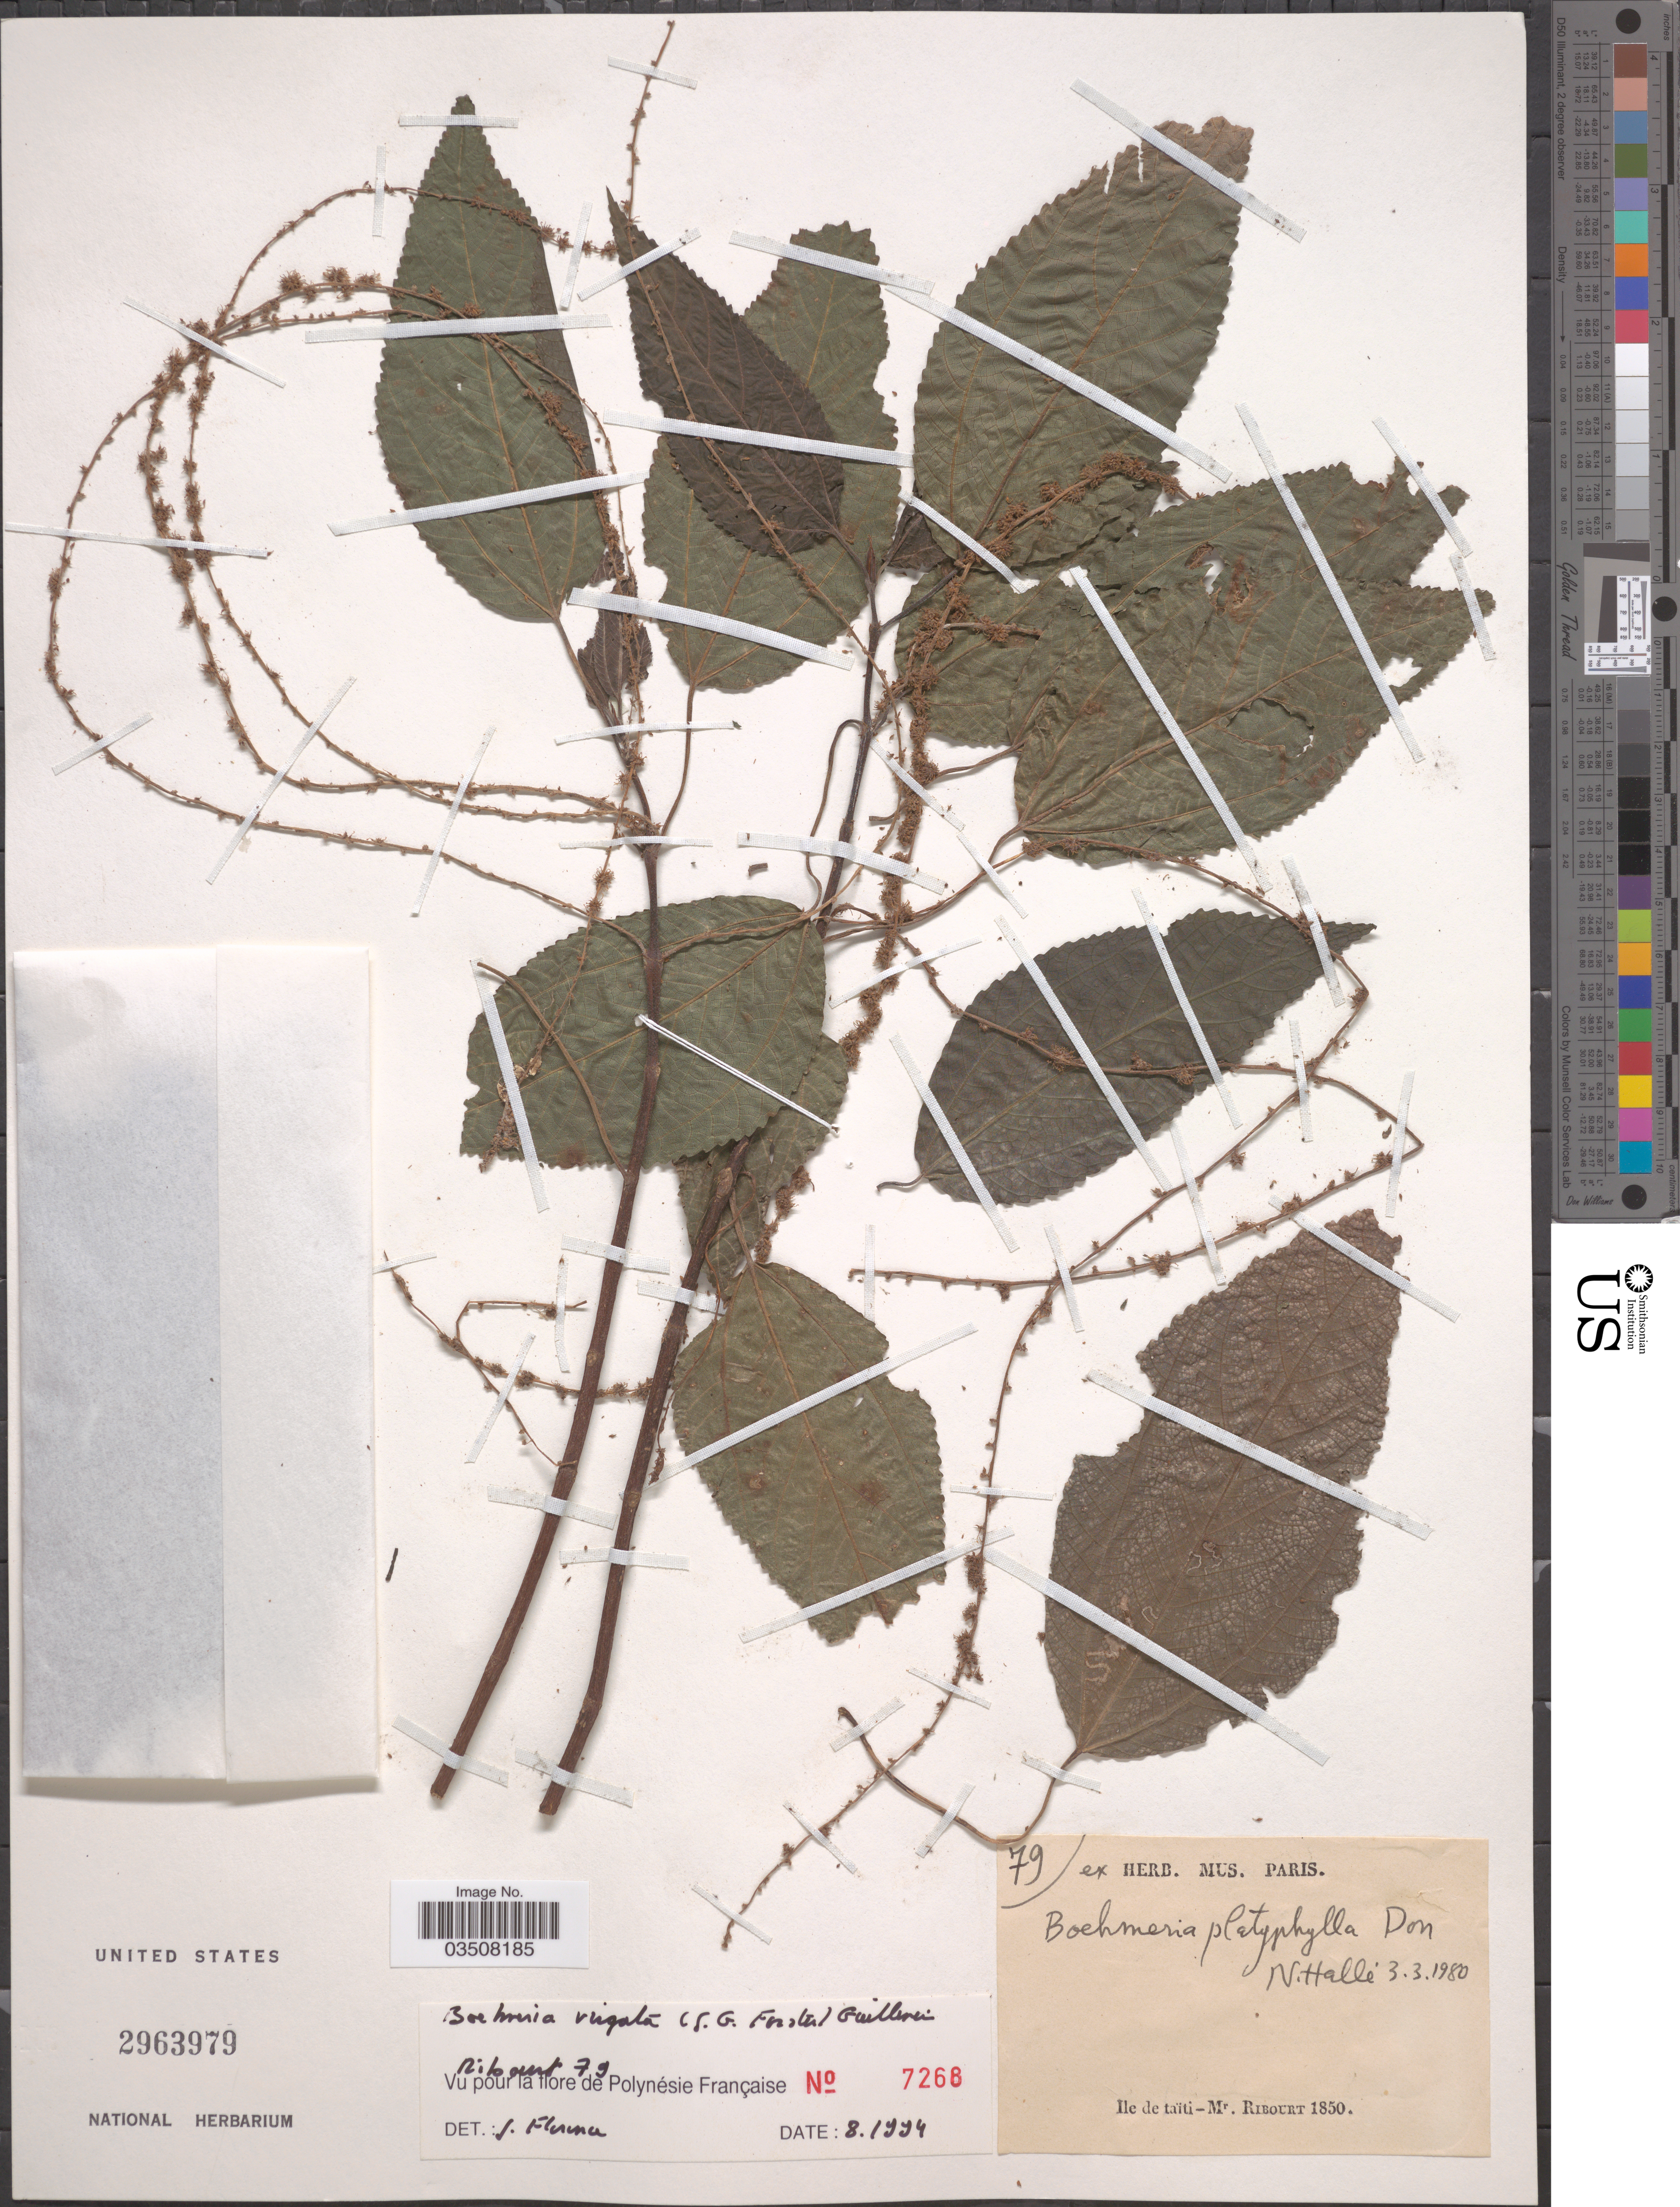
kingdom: Plantae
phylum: Tracheophyta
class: Magnoliopsida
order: Rosales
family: Urticaceae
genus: Boehmeria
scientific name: Boehmeria virgata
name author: (G. Forst.) Guill.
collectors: -. Ribourt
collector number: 79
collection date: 1850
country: French Polynesia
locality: Ile de taïti.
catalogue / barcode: US 2963979